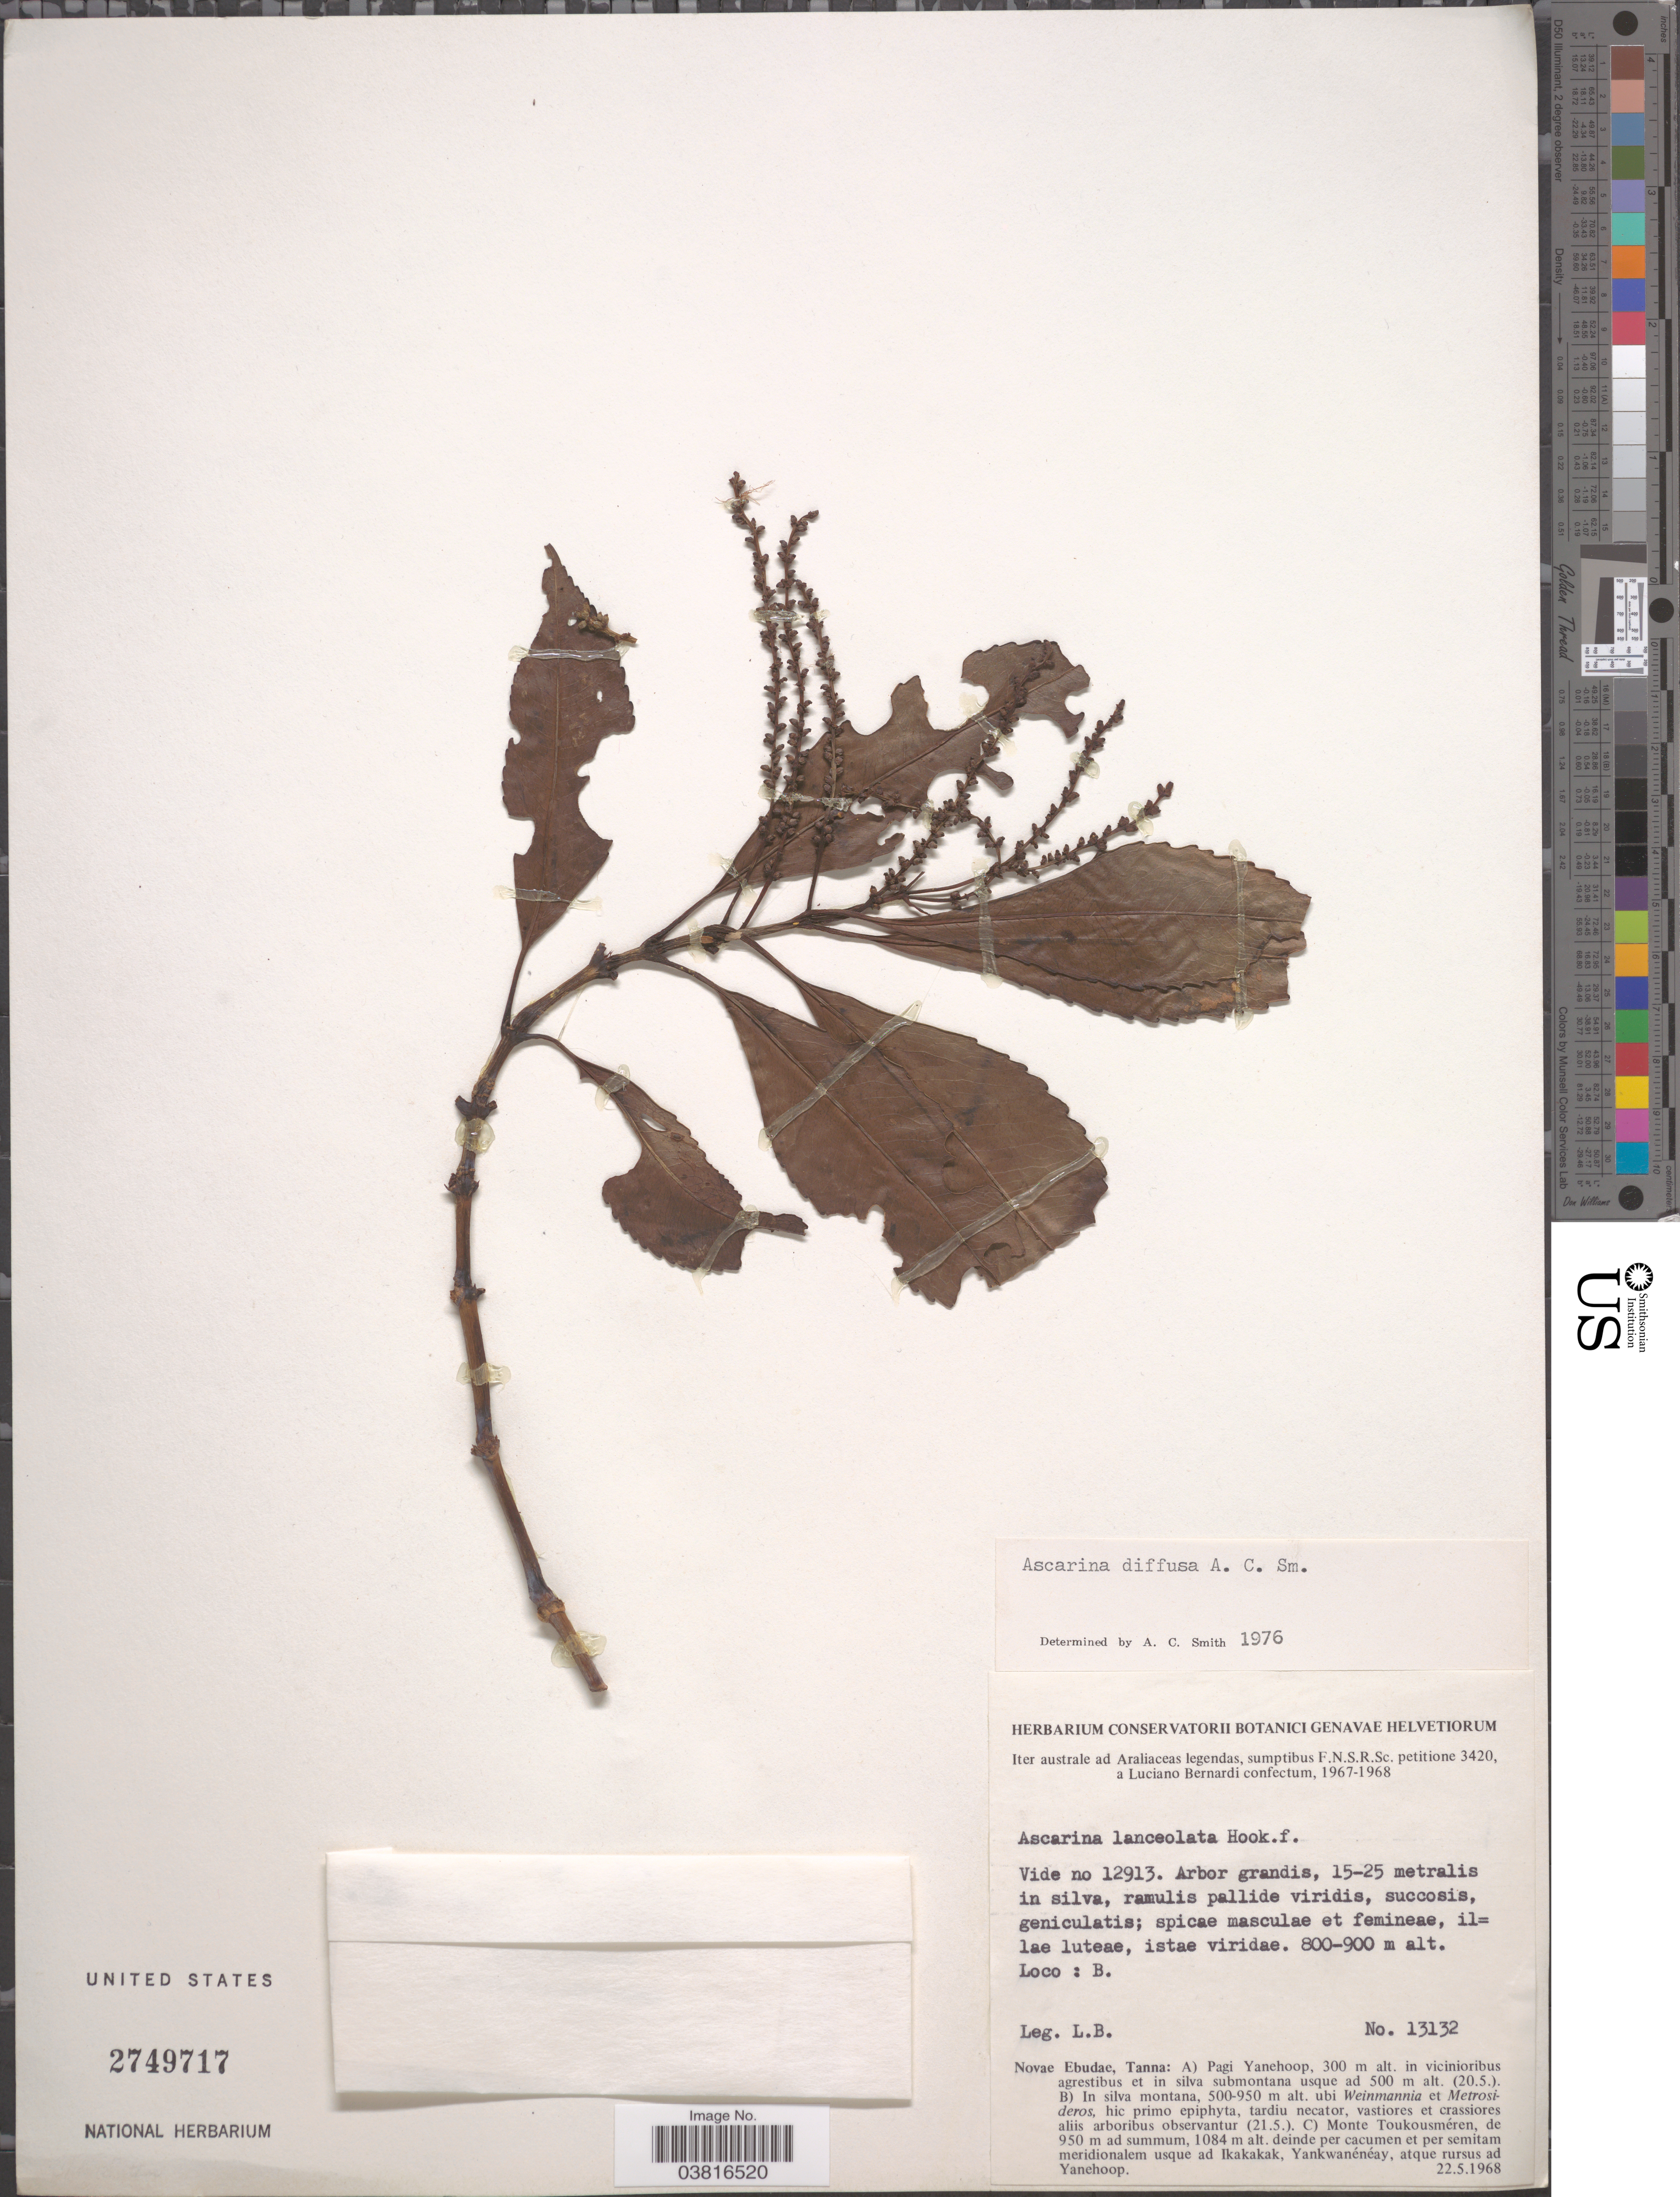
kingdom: Plantae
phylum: Tracheophyta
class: Magnoliopsida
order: Chloranthales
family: Chloranthaceae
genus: Ascarina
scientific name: Ascarina diffusa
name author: A.C. Sm.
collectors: L. Bernardi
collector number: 13132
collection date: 1968-05-22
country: Vanuatu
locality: Novae Ebudae, Tanna.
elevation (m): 500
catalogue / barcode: US 2749717